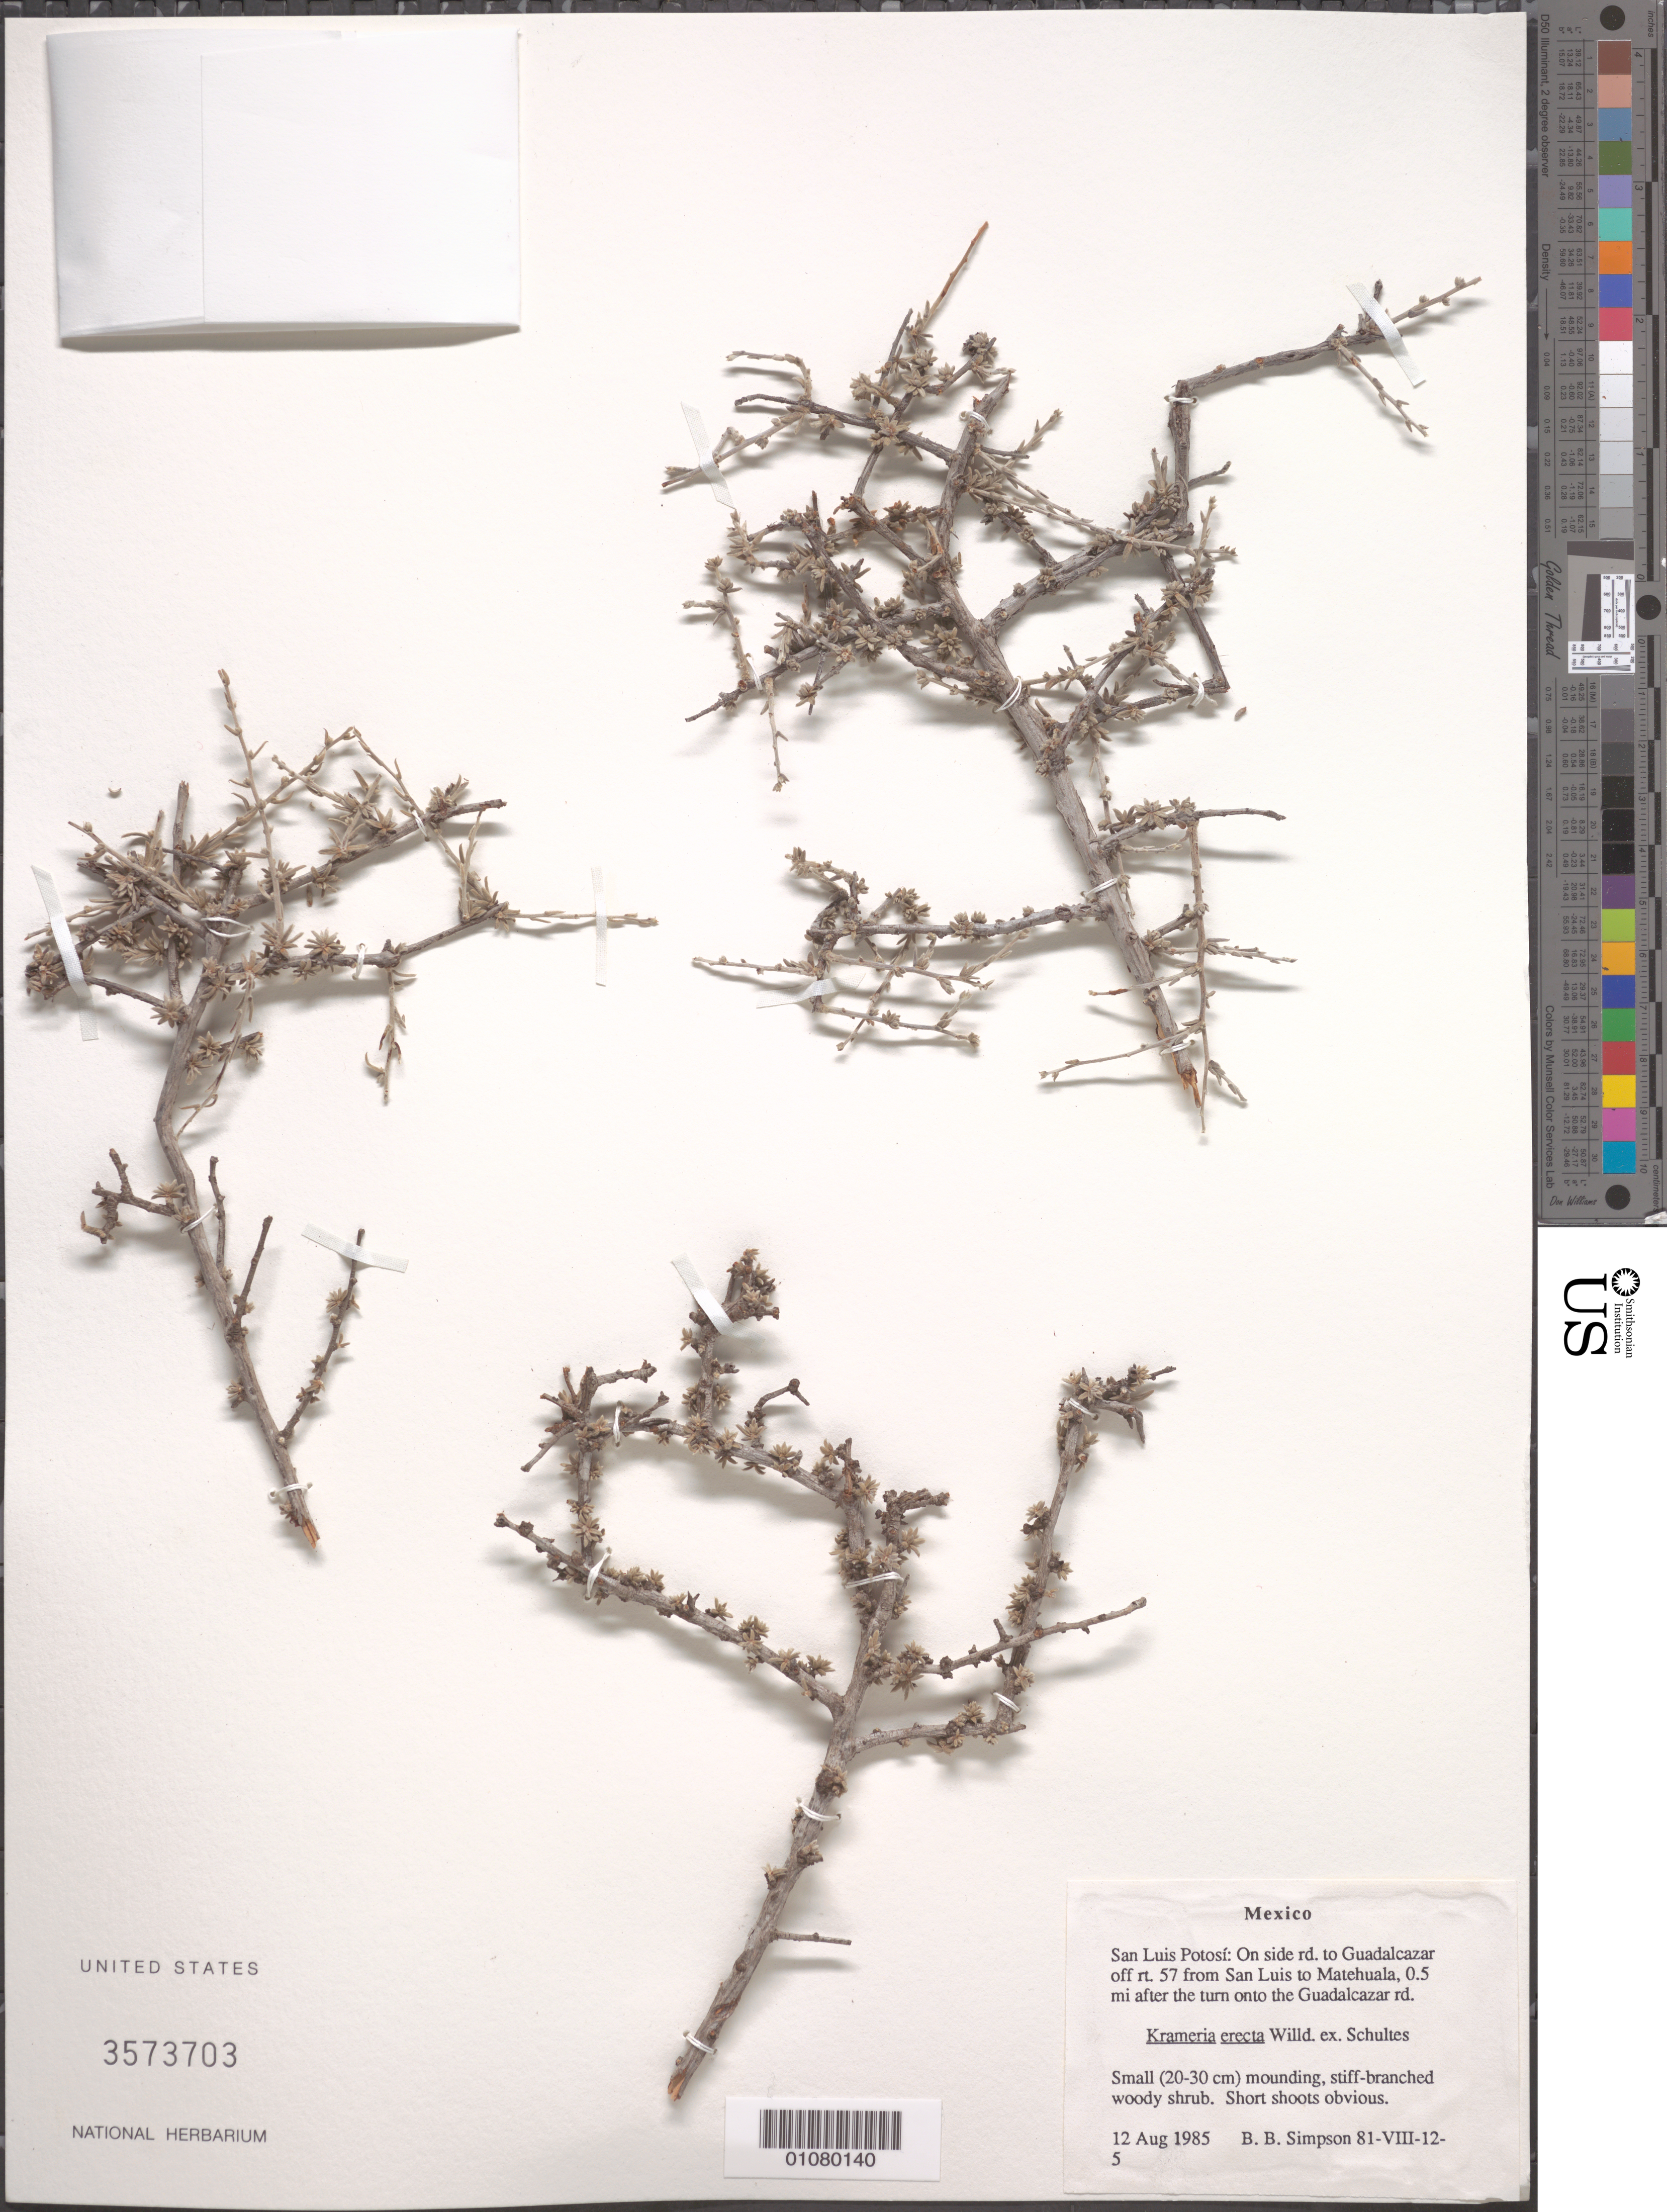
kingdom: Plantae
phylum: Tracheophyta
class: Magnoliopsida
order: Zygophyllales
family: Krameriaceae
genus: Krameria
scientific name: Krameria erecta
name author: Willd. ex Schult.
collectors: B. B. Simpson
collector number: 81-VIII-12-5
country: Mexico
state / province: San Luis Potosí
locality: Road to Guadalcazar off rt. 57 from San Luis to Matchuala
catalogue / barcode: US 3573703